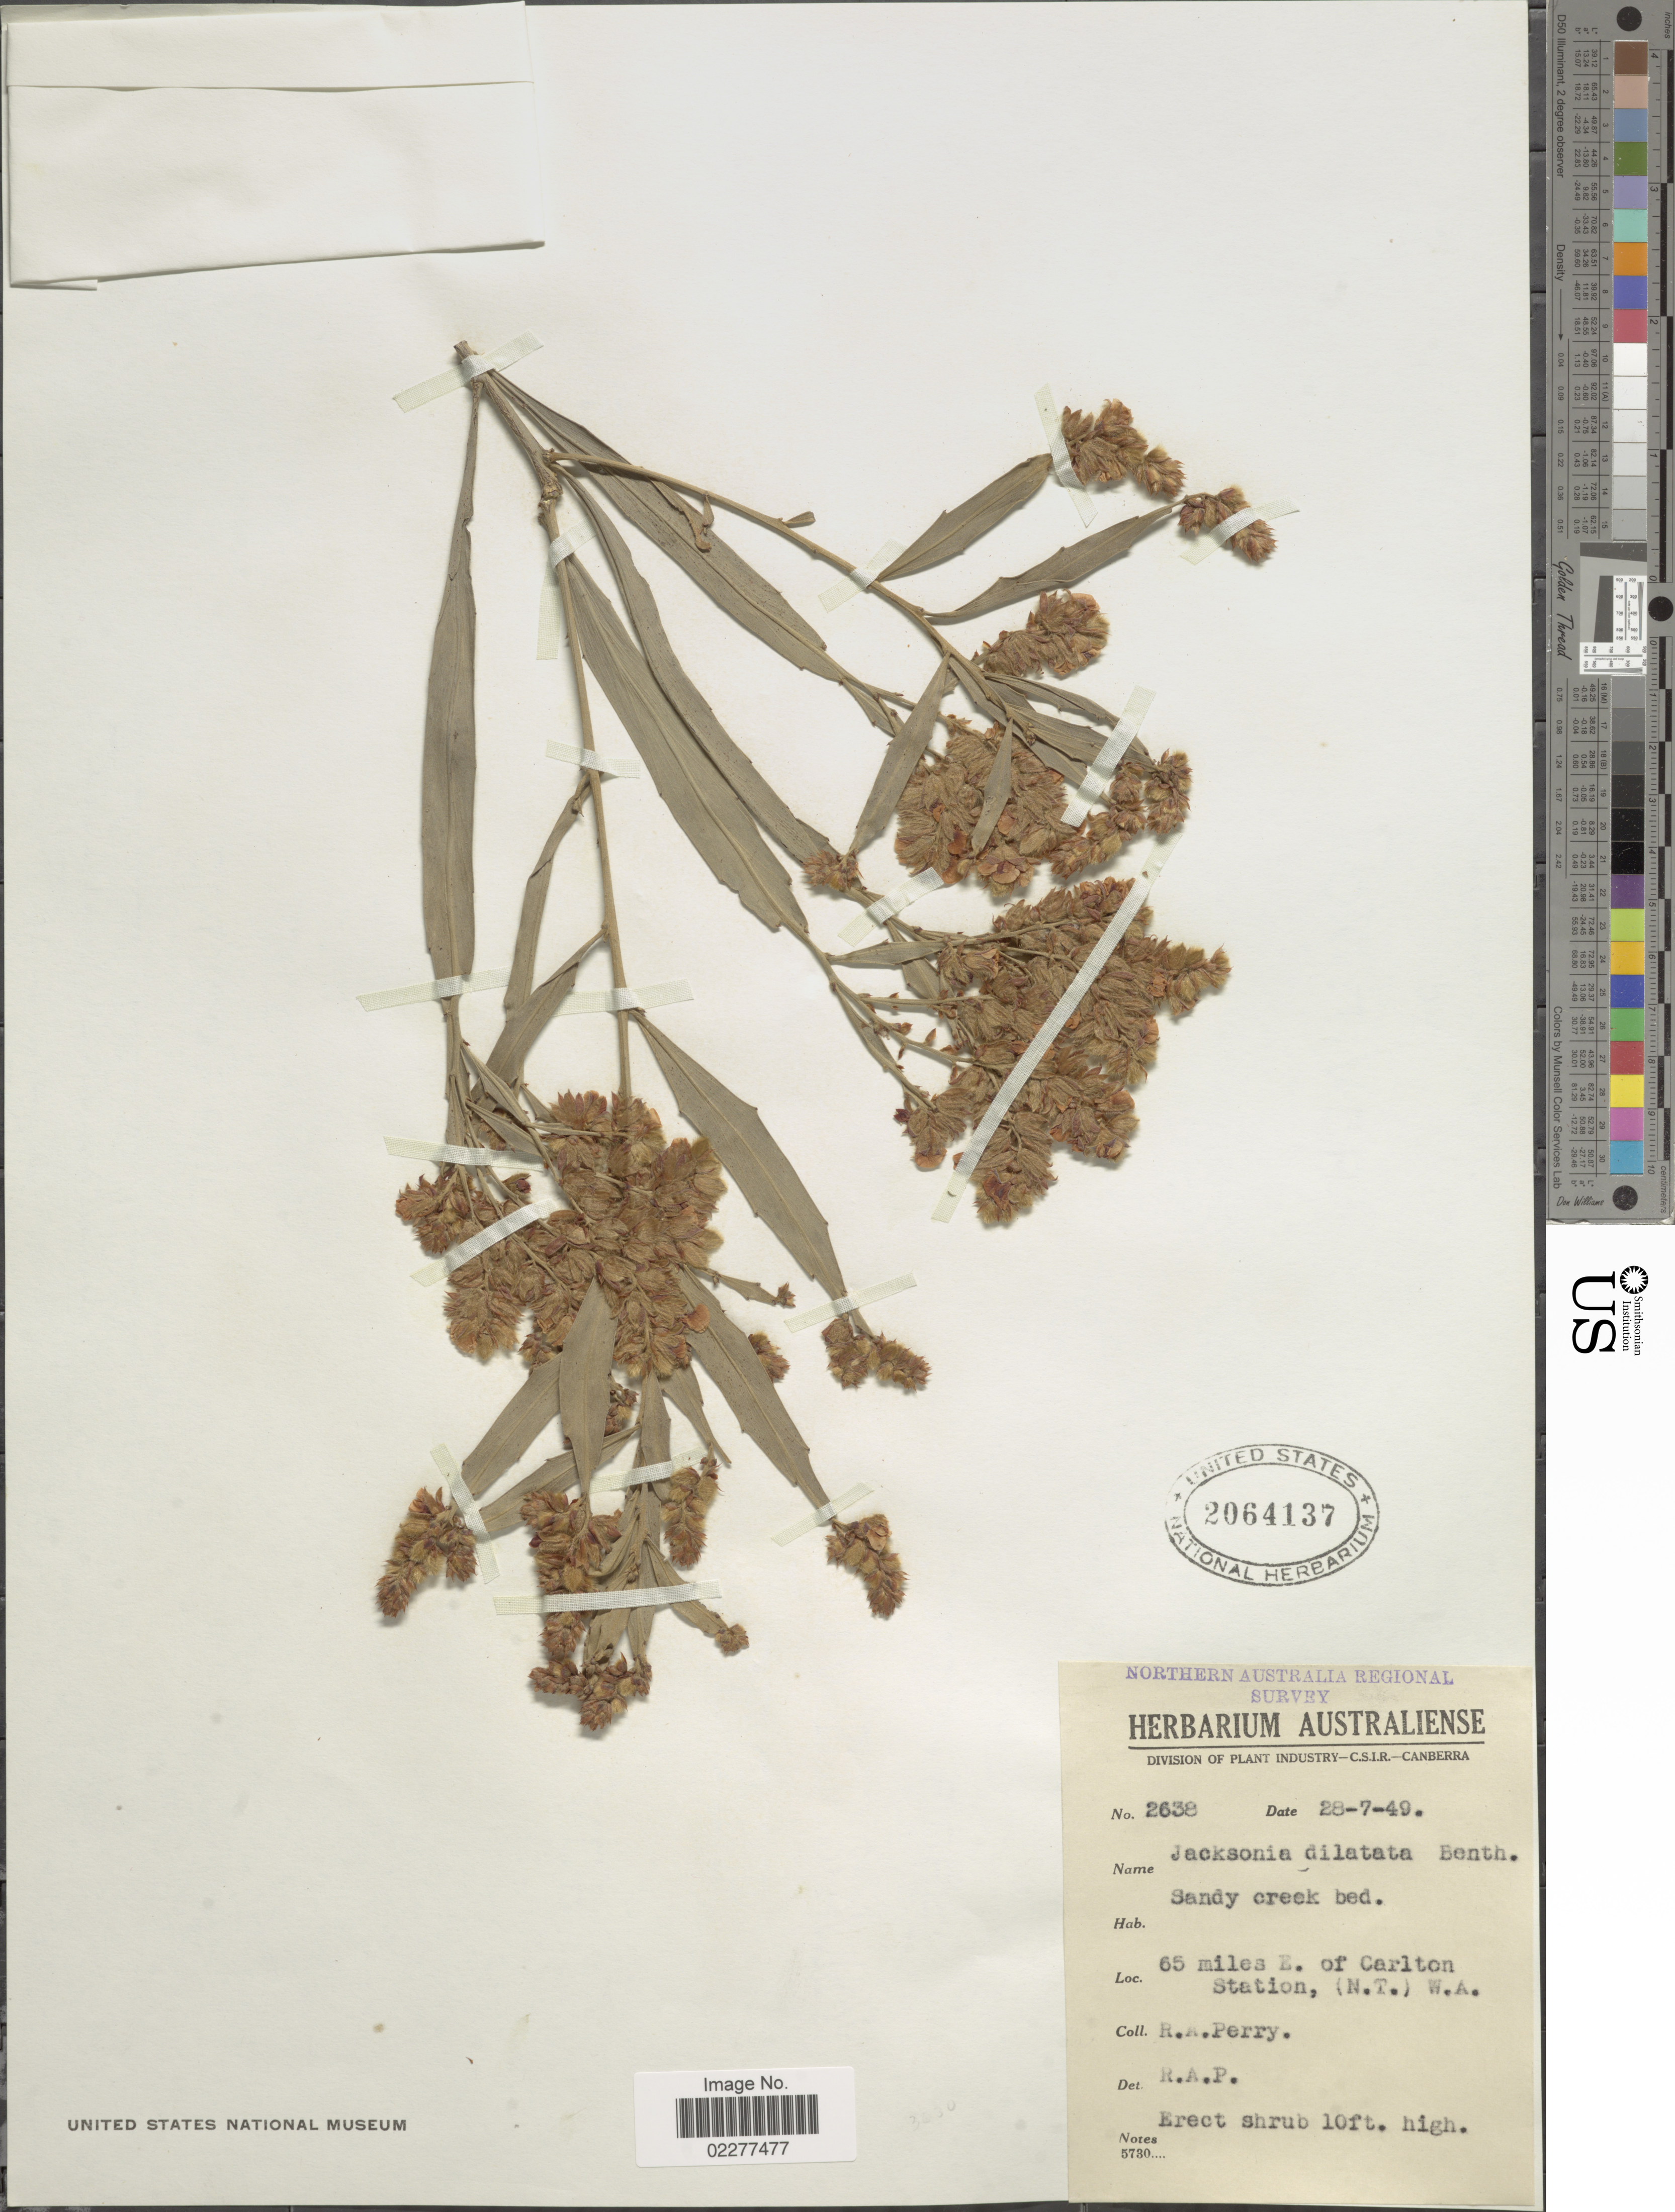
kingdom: Plantae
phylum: Tracheophyta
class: Magnoliopsida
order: Fabales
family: Fabaceae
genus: Jacksonia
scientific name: Jacksonia dilatata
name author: Benth.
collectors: A. Perry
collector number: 2638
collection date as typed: Transcribed d/m/y: 28/7/49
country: Australia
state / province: Northern Territory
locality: Sandy creek bed, 65 miles E of Carlton Station, (N.T.) W.A.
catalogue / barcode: US 2064137